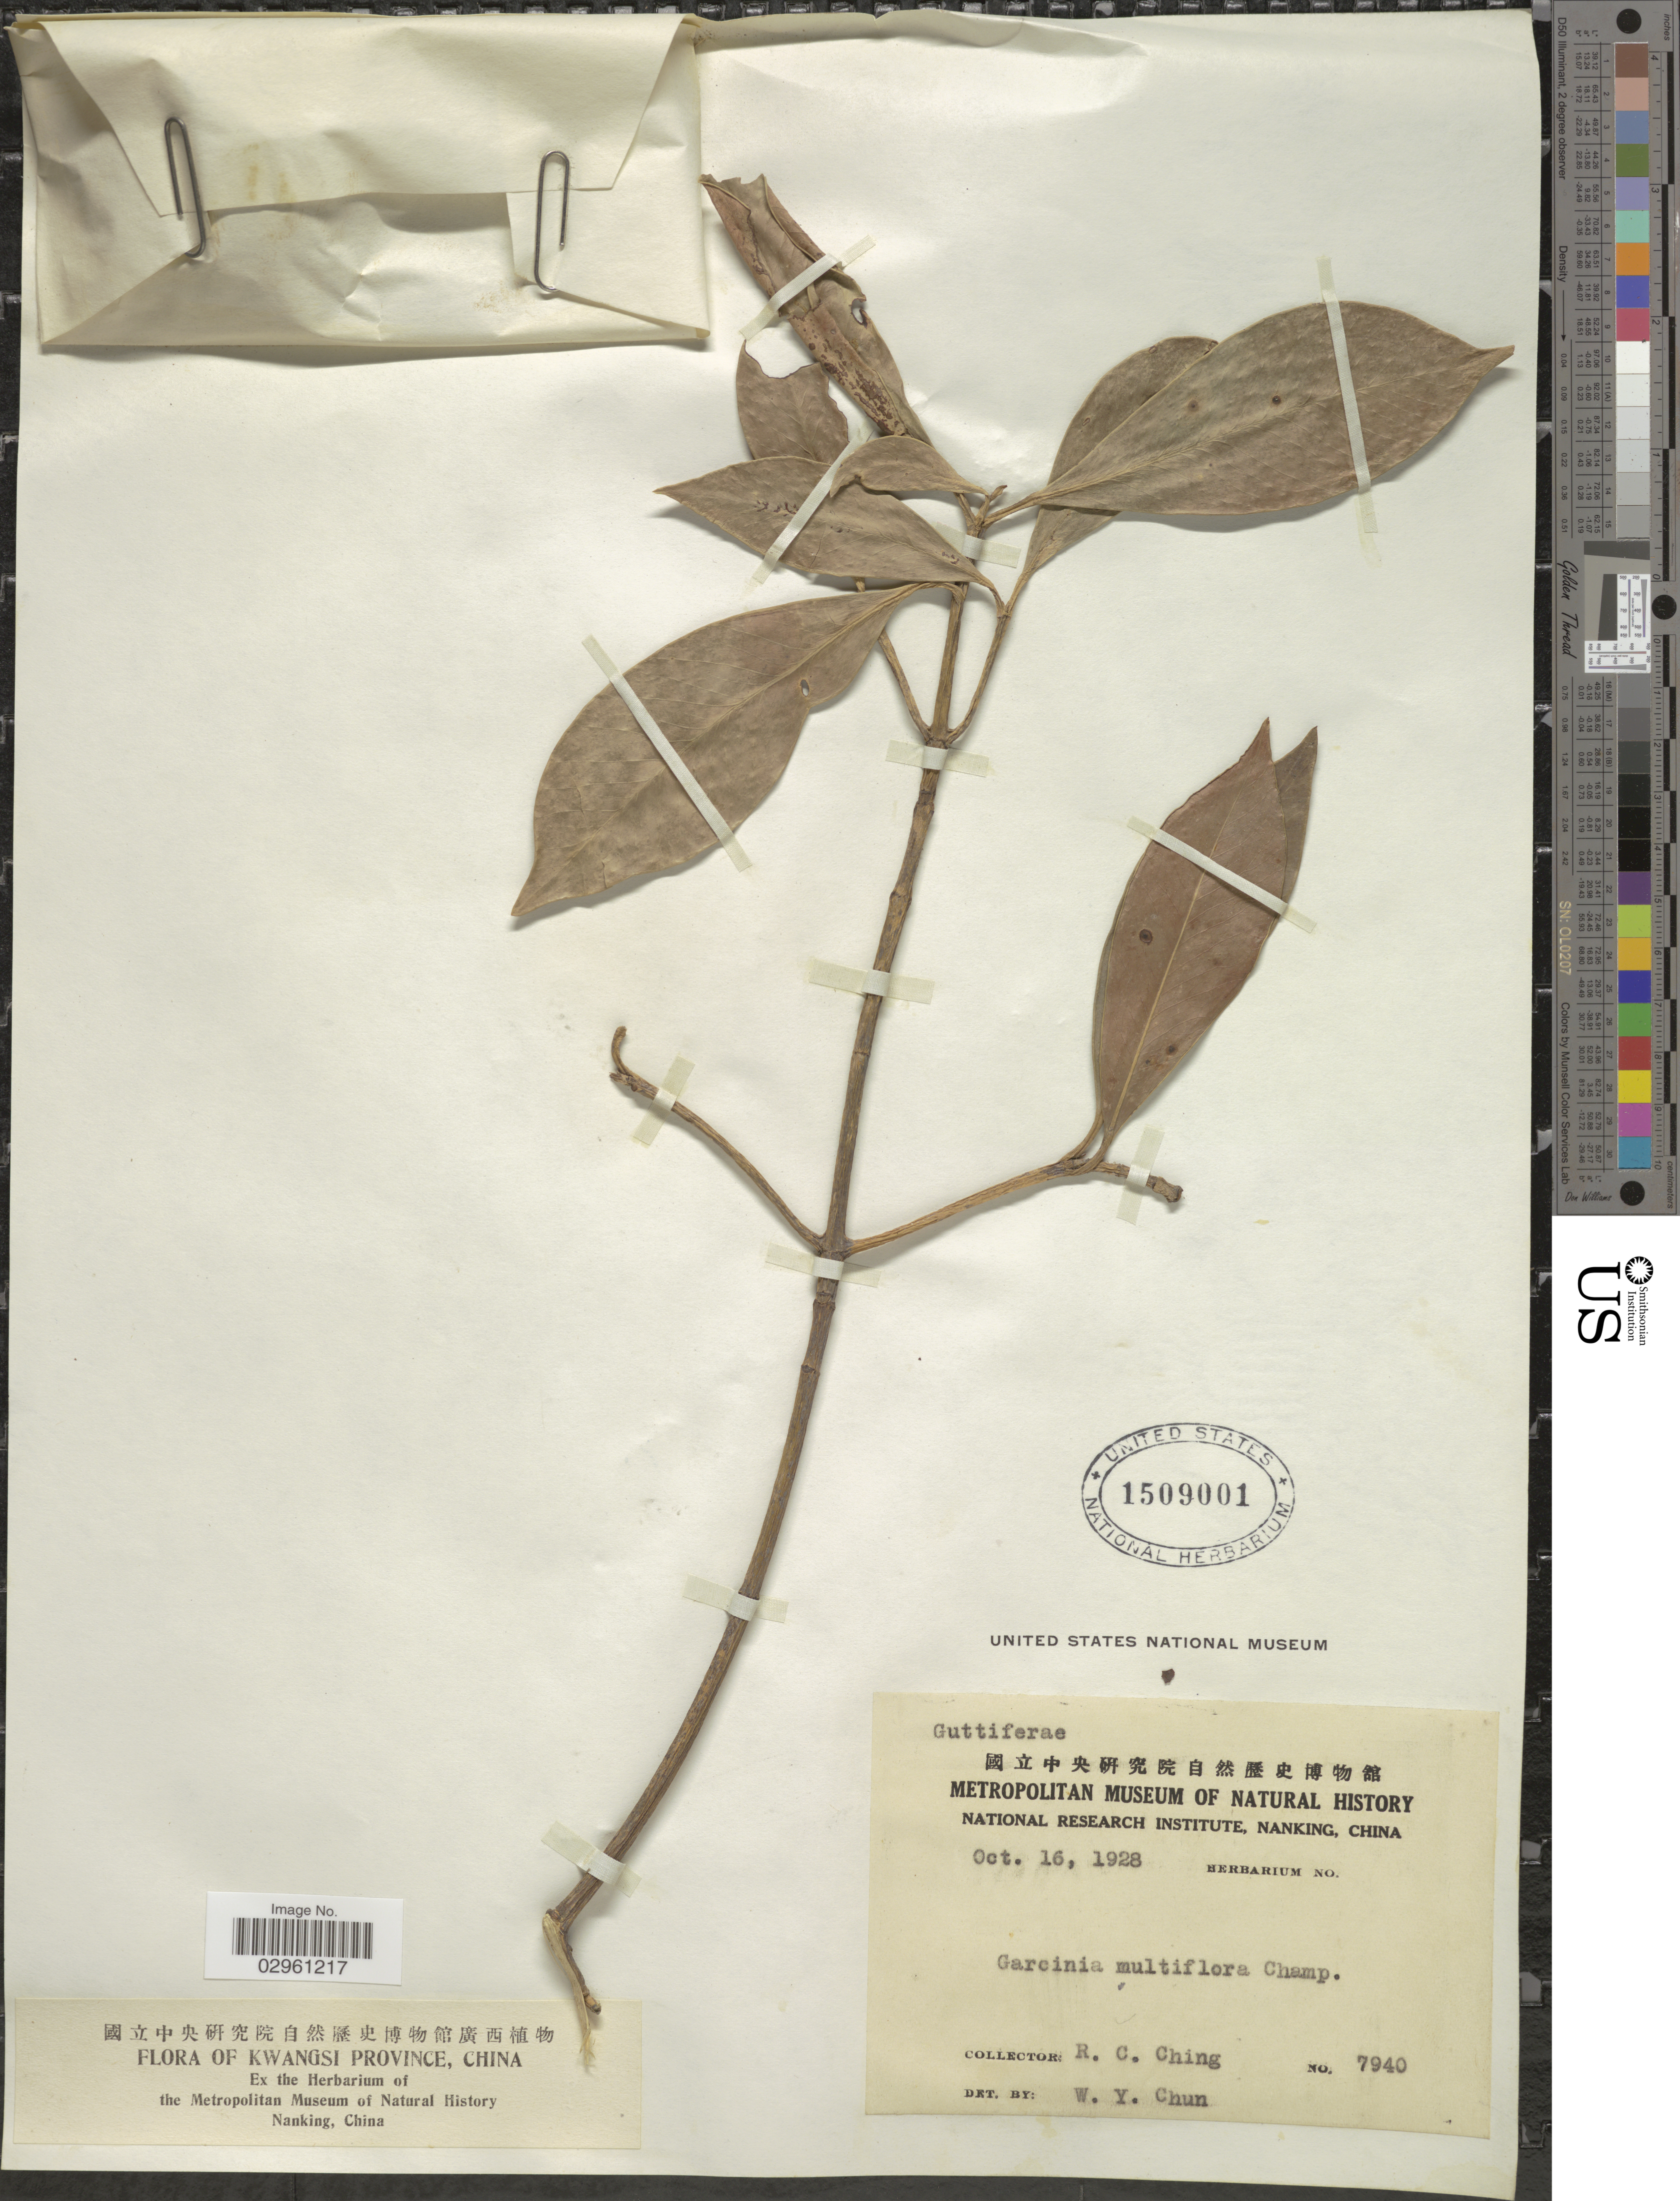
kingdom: Plantae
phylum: Tracheophyta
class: Magnoliopsida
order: Malpighiales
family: Clusiaceae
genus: Garcinia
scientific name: Garcinia multiflora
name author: Champ. ex Benth.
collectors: R. C. Ching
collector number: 7940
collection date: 1928-10-16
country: China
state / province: Guangxi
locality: Kwangsi Province.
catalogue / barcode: US 1509001